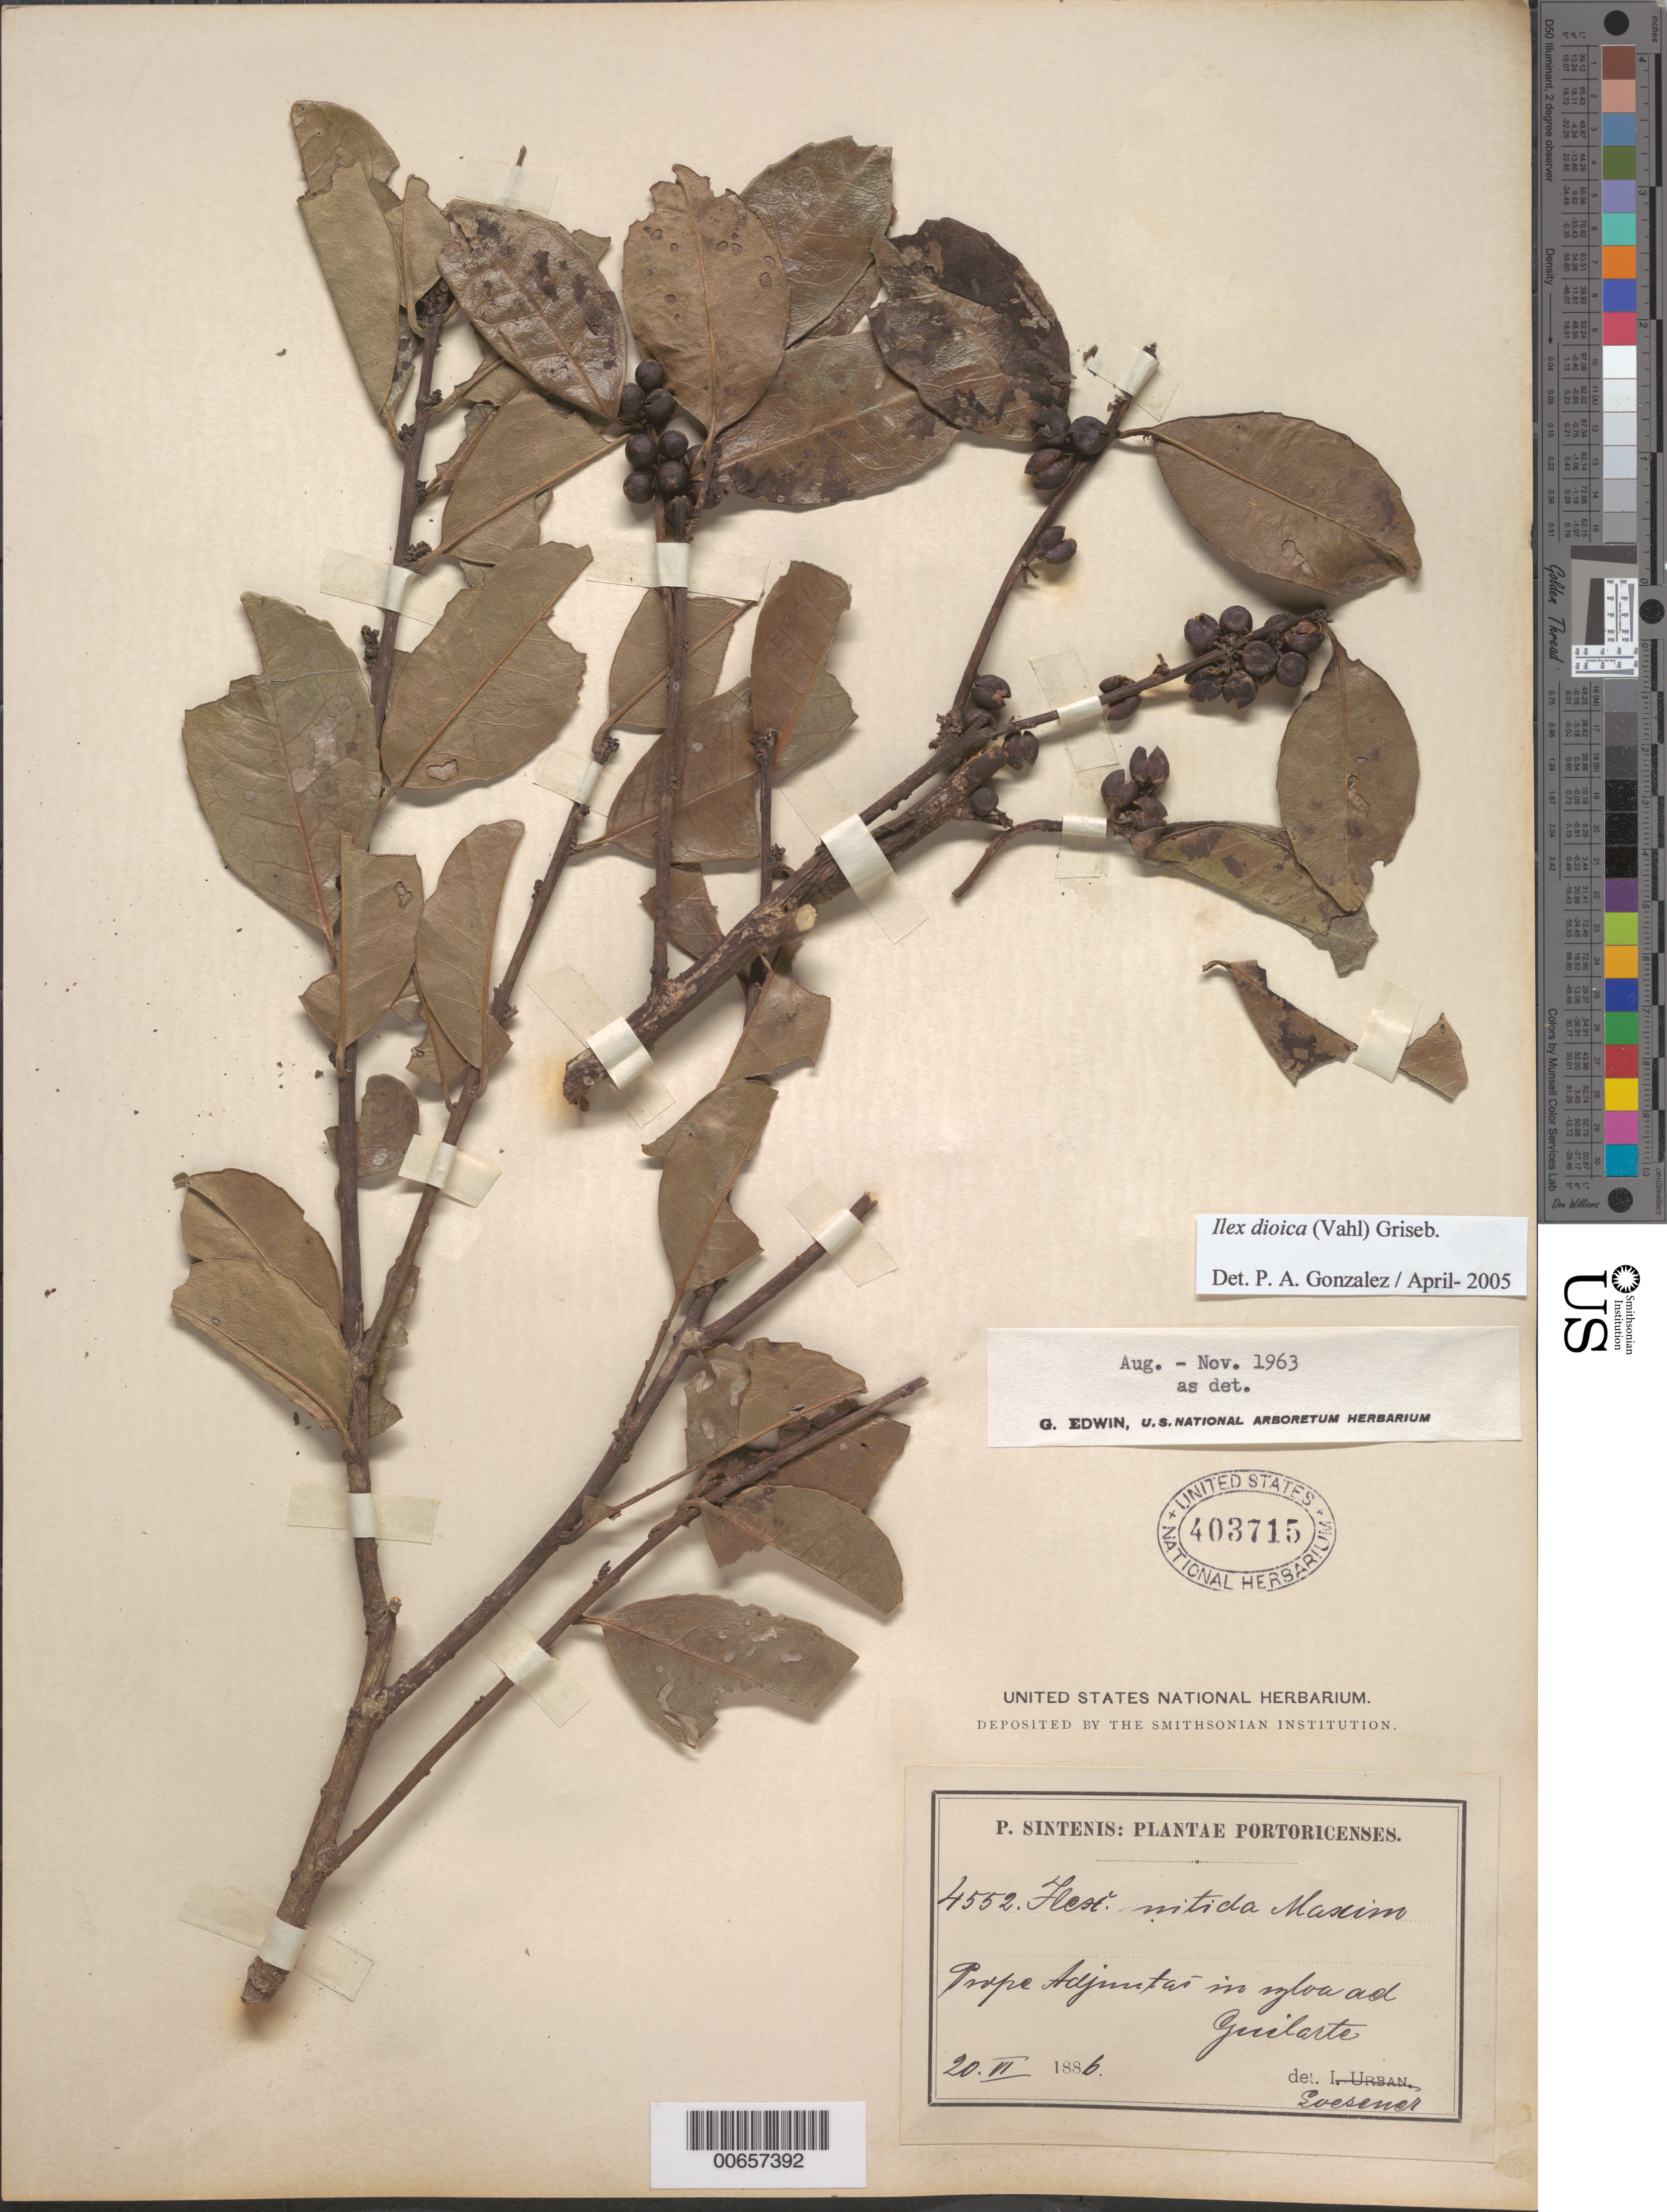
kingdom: Plantae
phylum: Tracheophyta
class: Magnoliopsida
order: Aquifoliales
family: Aquifoliaceae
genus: Ilex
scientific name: Ilex dioica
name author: (Vahl) Griseb.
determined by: Edwin, G.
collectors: P. Sintenis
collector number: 4552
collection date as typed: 20 Jun 1886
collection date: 1886-06-20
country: Puerto Rico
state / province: Adjuntas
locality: Prope Adjuntas, ad Guilarte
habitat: In sylva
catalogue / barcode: US 403715